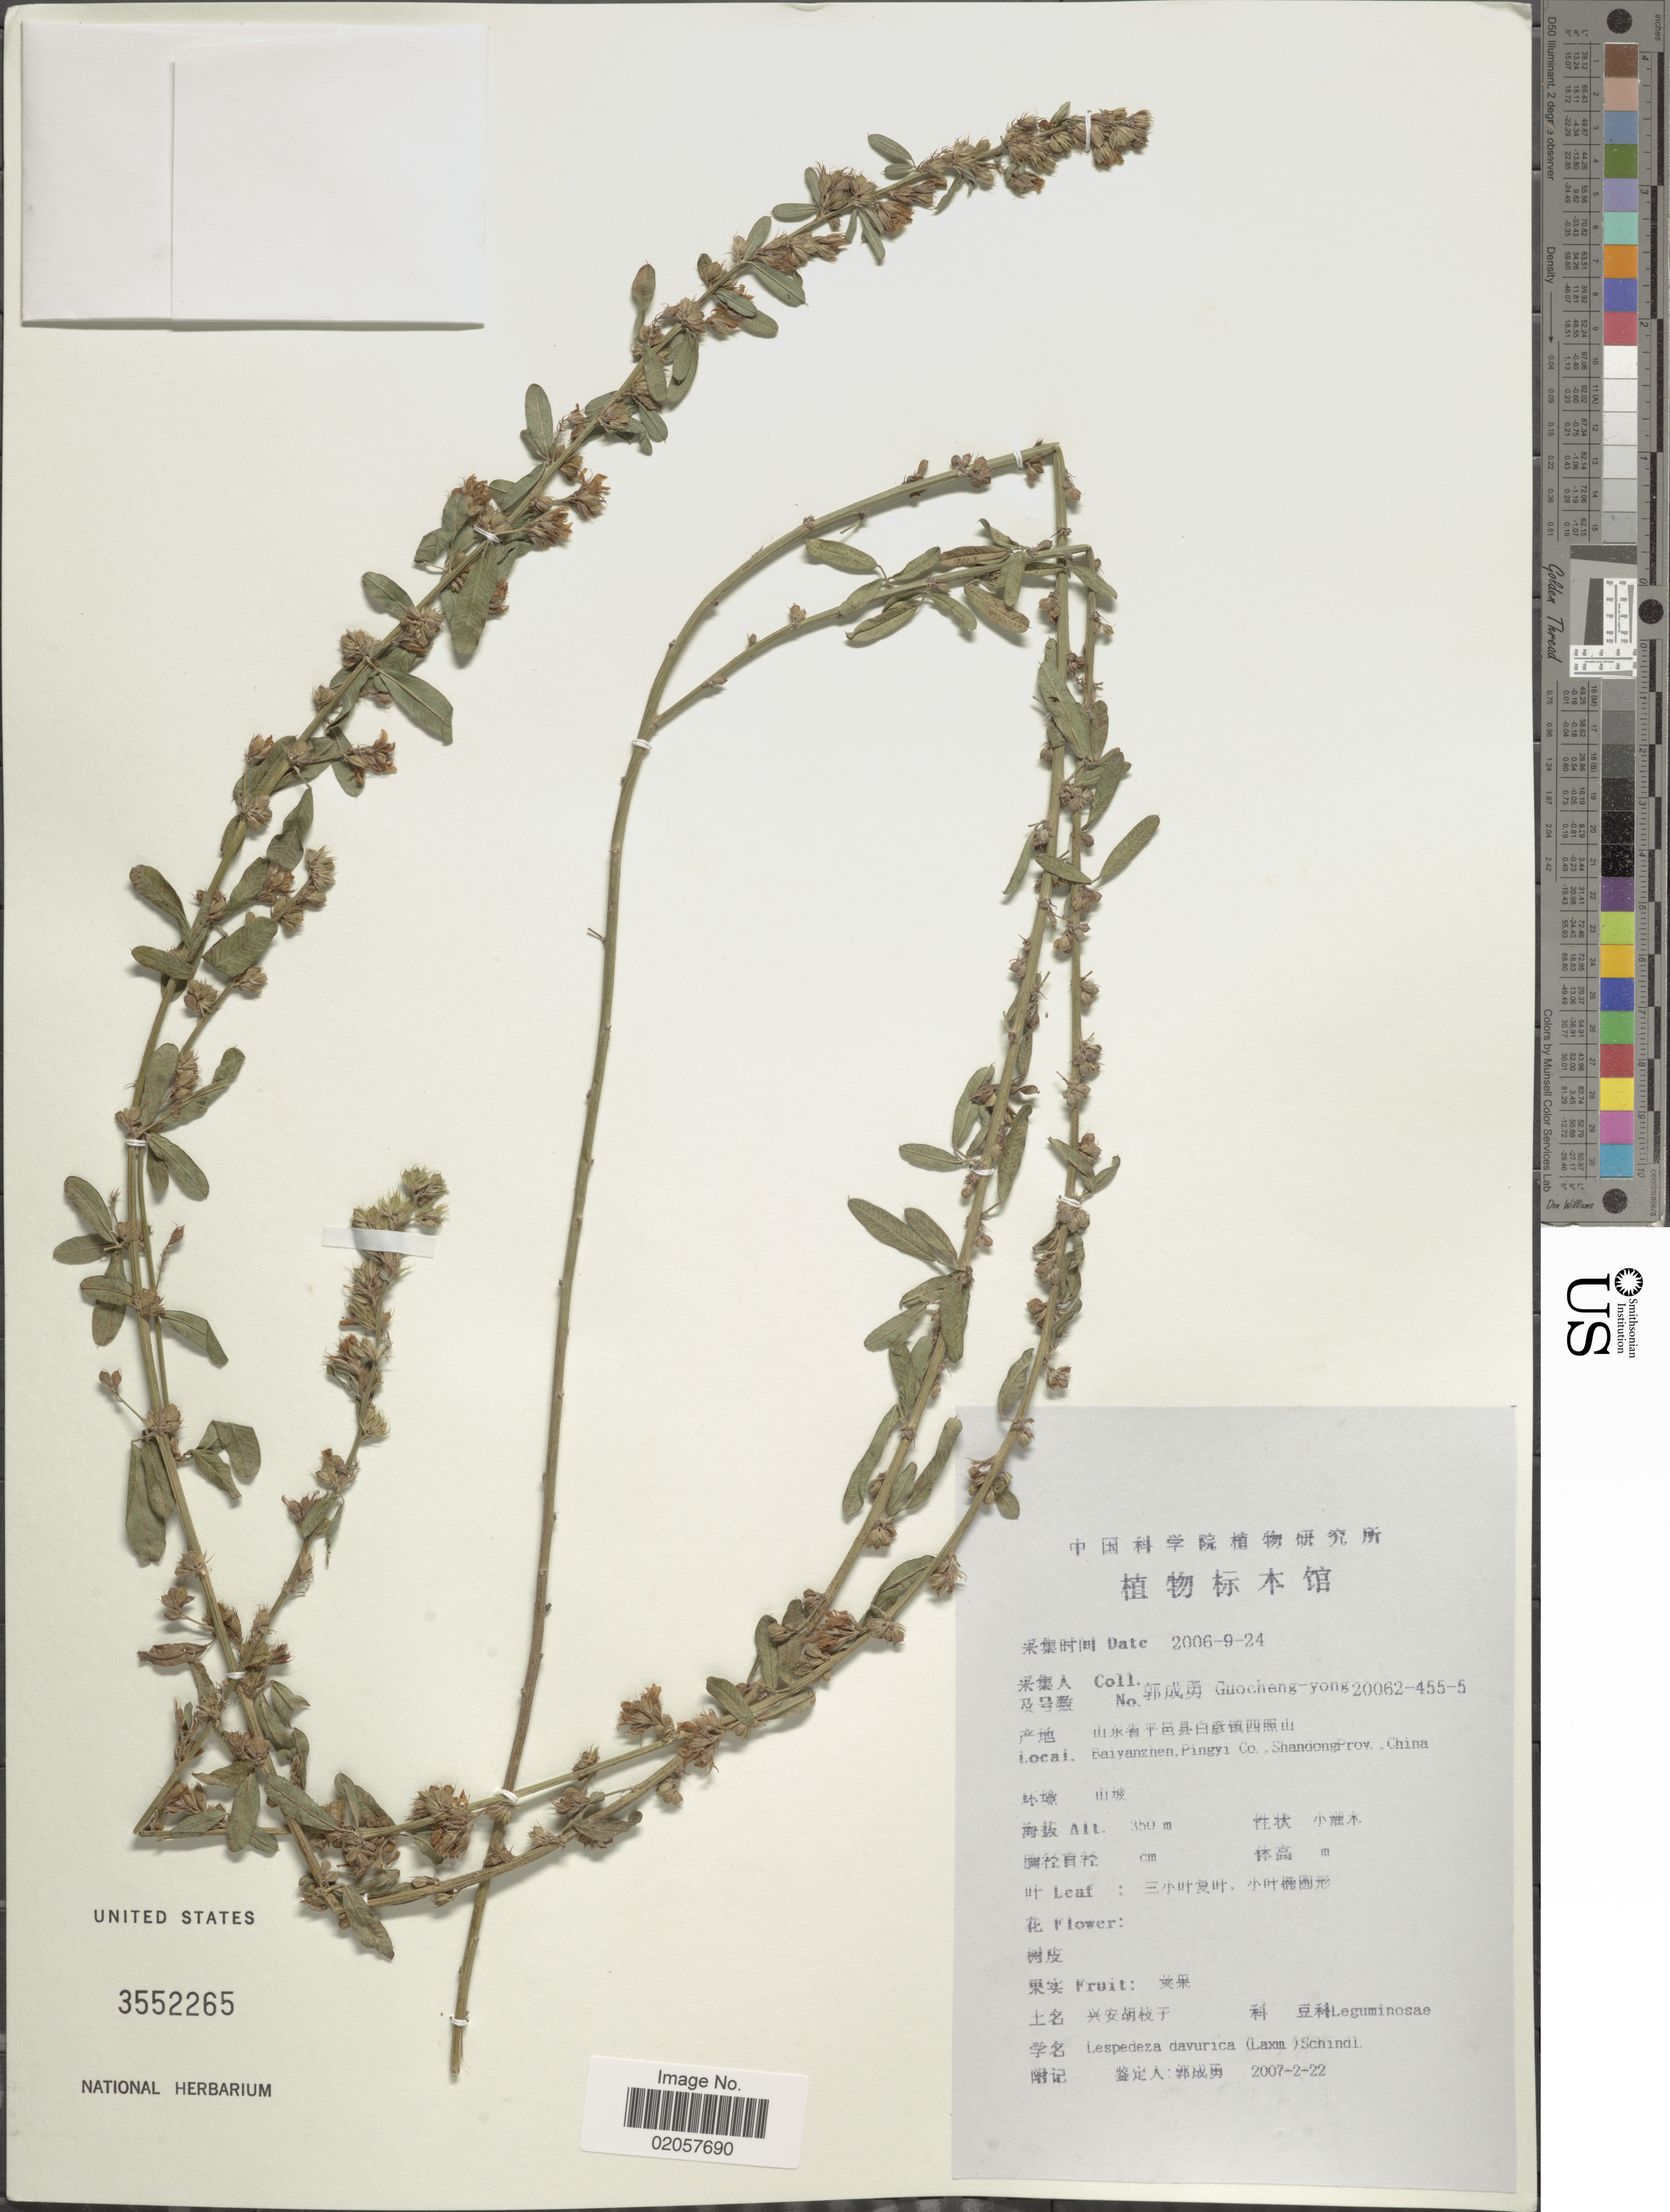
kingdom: Plantae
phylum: Tracheophyta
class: Magnoliopsida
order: Fabales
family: Fabaceae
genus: Lespedeza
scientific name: Lespedeza davurica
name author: (Laxm.) Schindl.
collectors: Guo cheng-yong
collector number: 20062-455-5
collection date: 2006-09-24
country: China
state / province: Shandong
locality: Baiyanzhen, Pingyi Co.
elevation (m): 350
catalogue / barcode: US 3552265